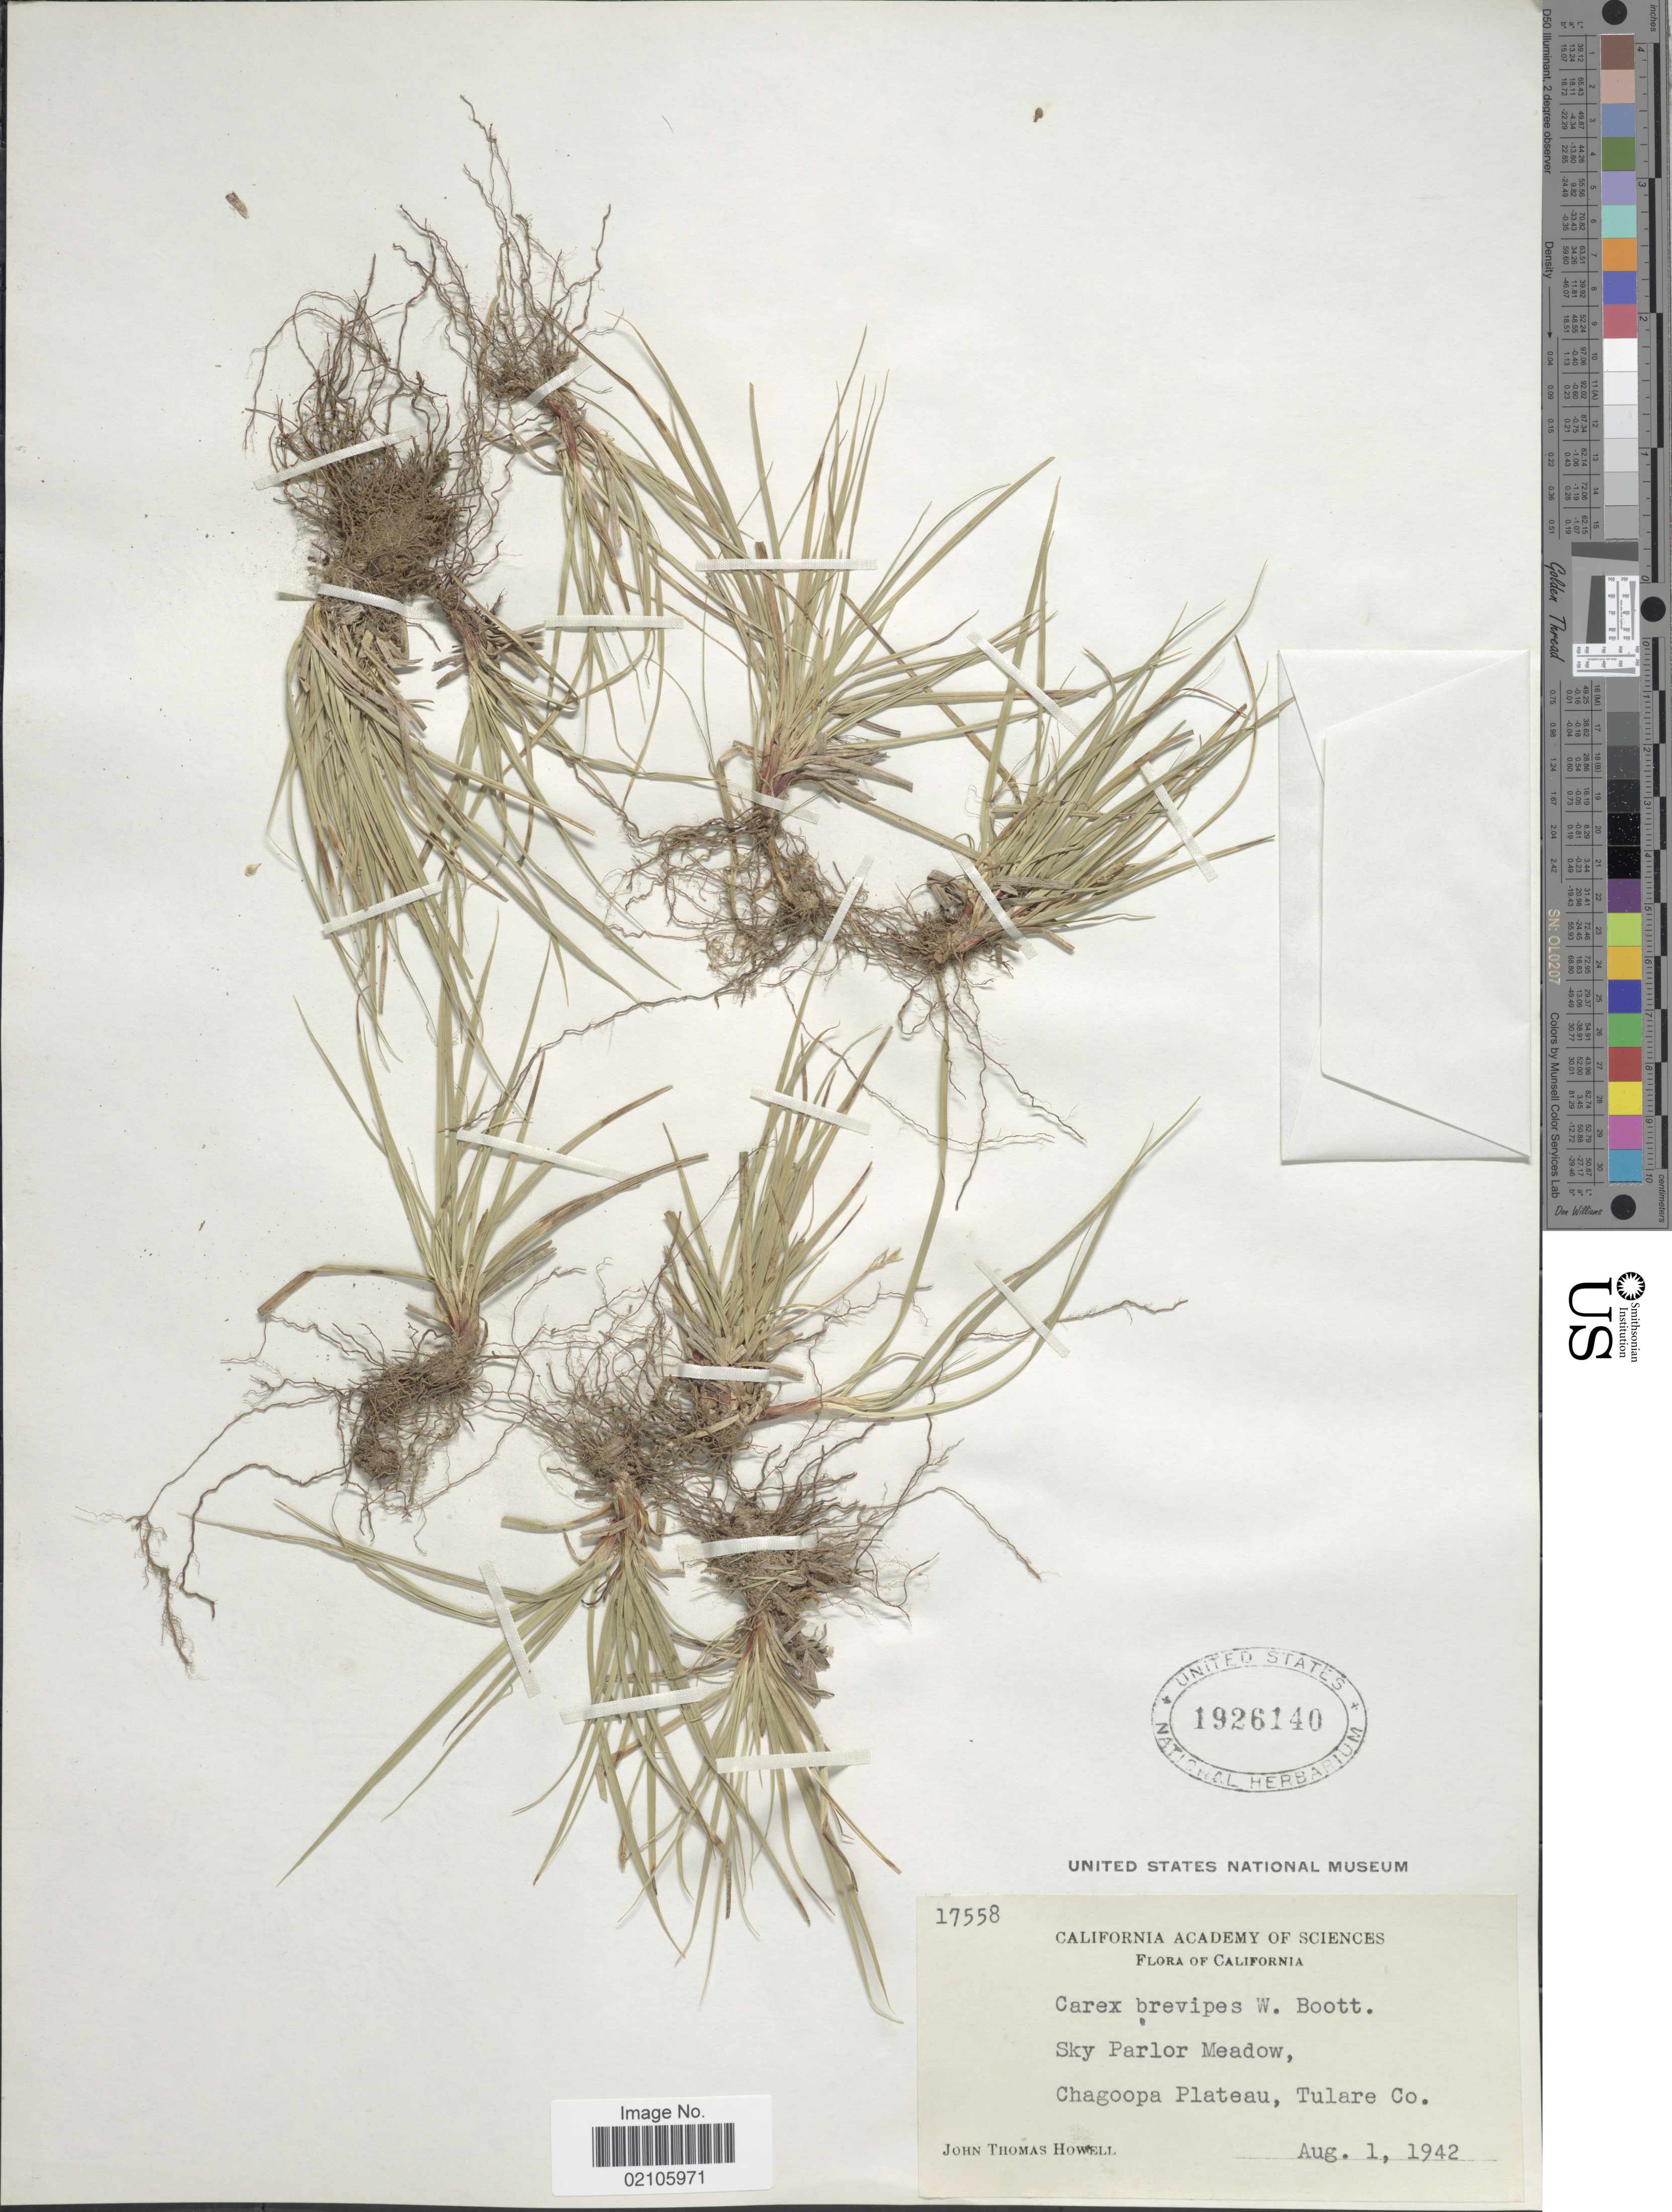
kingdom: Plantae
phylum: Tracheophyta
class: Liliopsida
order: Poales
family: Cyperaceae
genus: Carex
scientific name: Carex rossii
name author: Boott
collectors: J. T. Howell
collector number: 17558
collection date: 1942-08-01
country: United States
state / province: California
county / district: Tulare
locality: Sky Parlor Meadow, Chagoopa Plateau, Tulare Co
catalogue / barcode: US 1926140